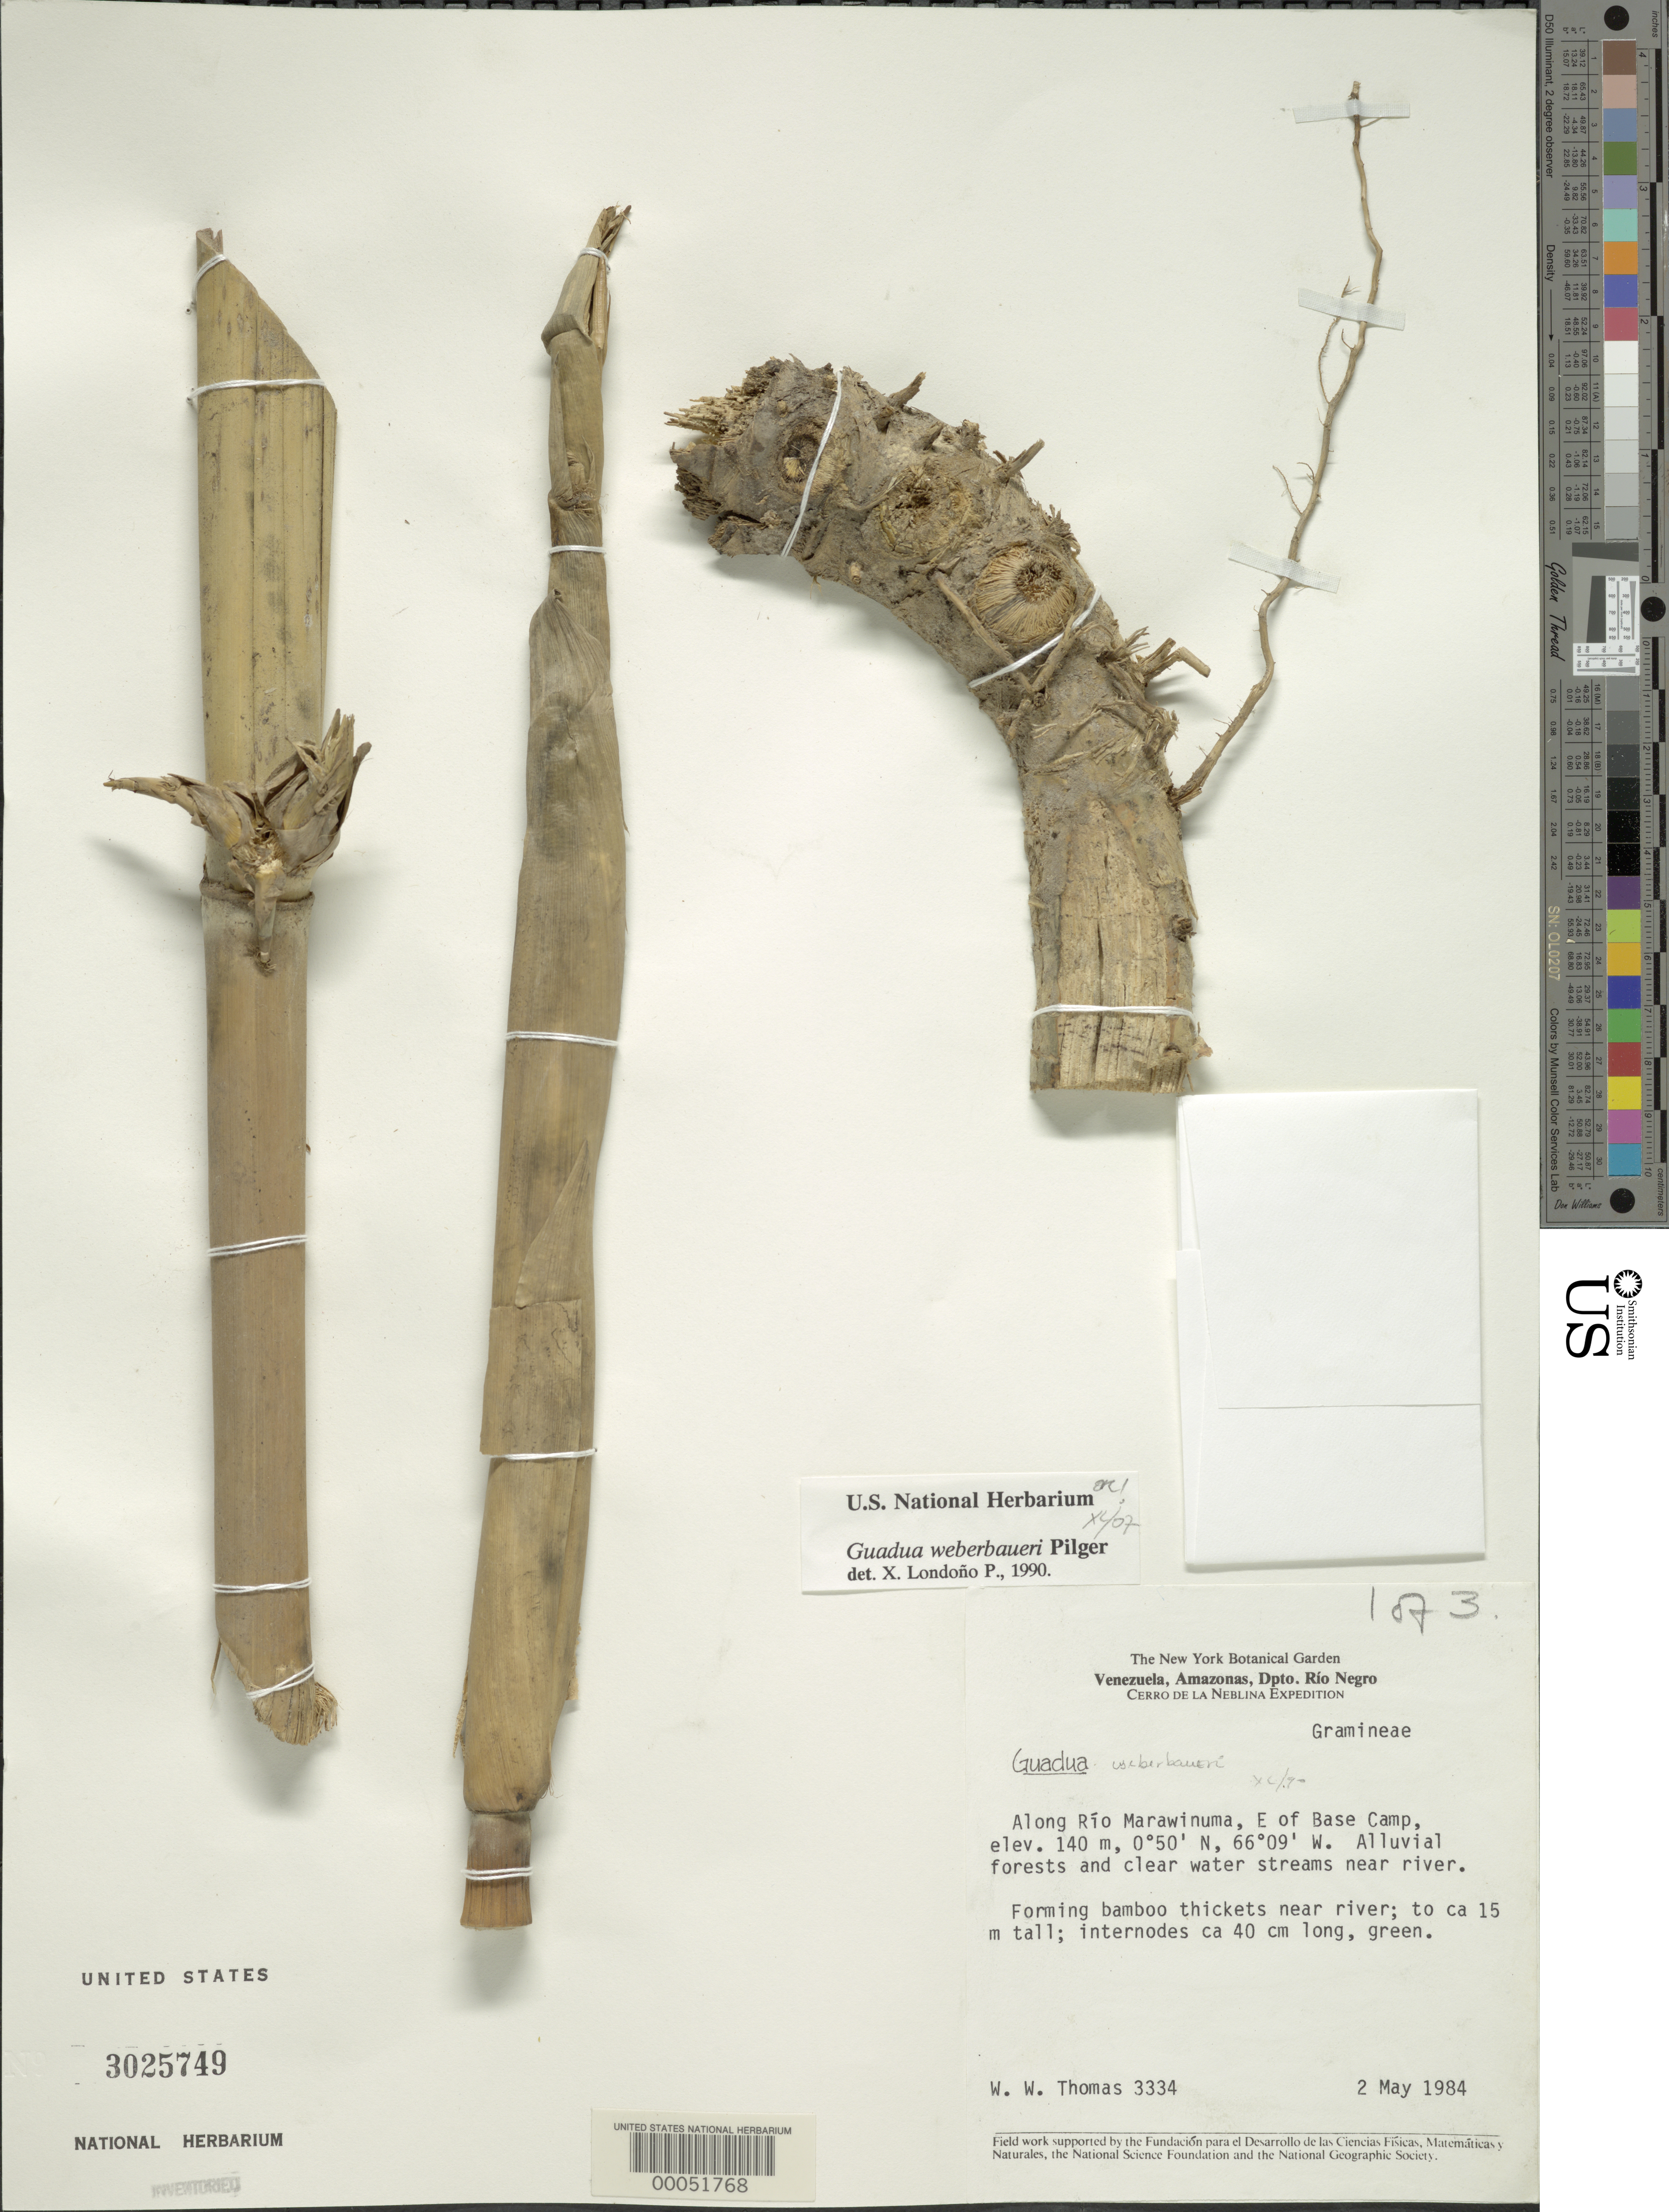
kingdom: Plantae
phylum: Tracheophyta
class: Liliopsida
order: Poales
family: Poaceae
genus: Guadua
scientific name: Guadua weberbaueri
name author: Pilg.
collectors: W. W. Thomas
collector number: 3334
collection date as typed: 02 May 1984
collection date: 1984-05-02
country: Venezuela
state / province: Amazonas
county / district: Rio Negro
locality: Rio marawinuma, e of base camp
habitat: Alluvial forests and clear water streams near water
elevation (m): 140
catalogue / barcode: US 3025749